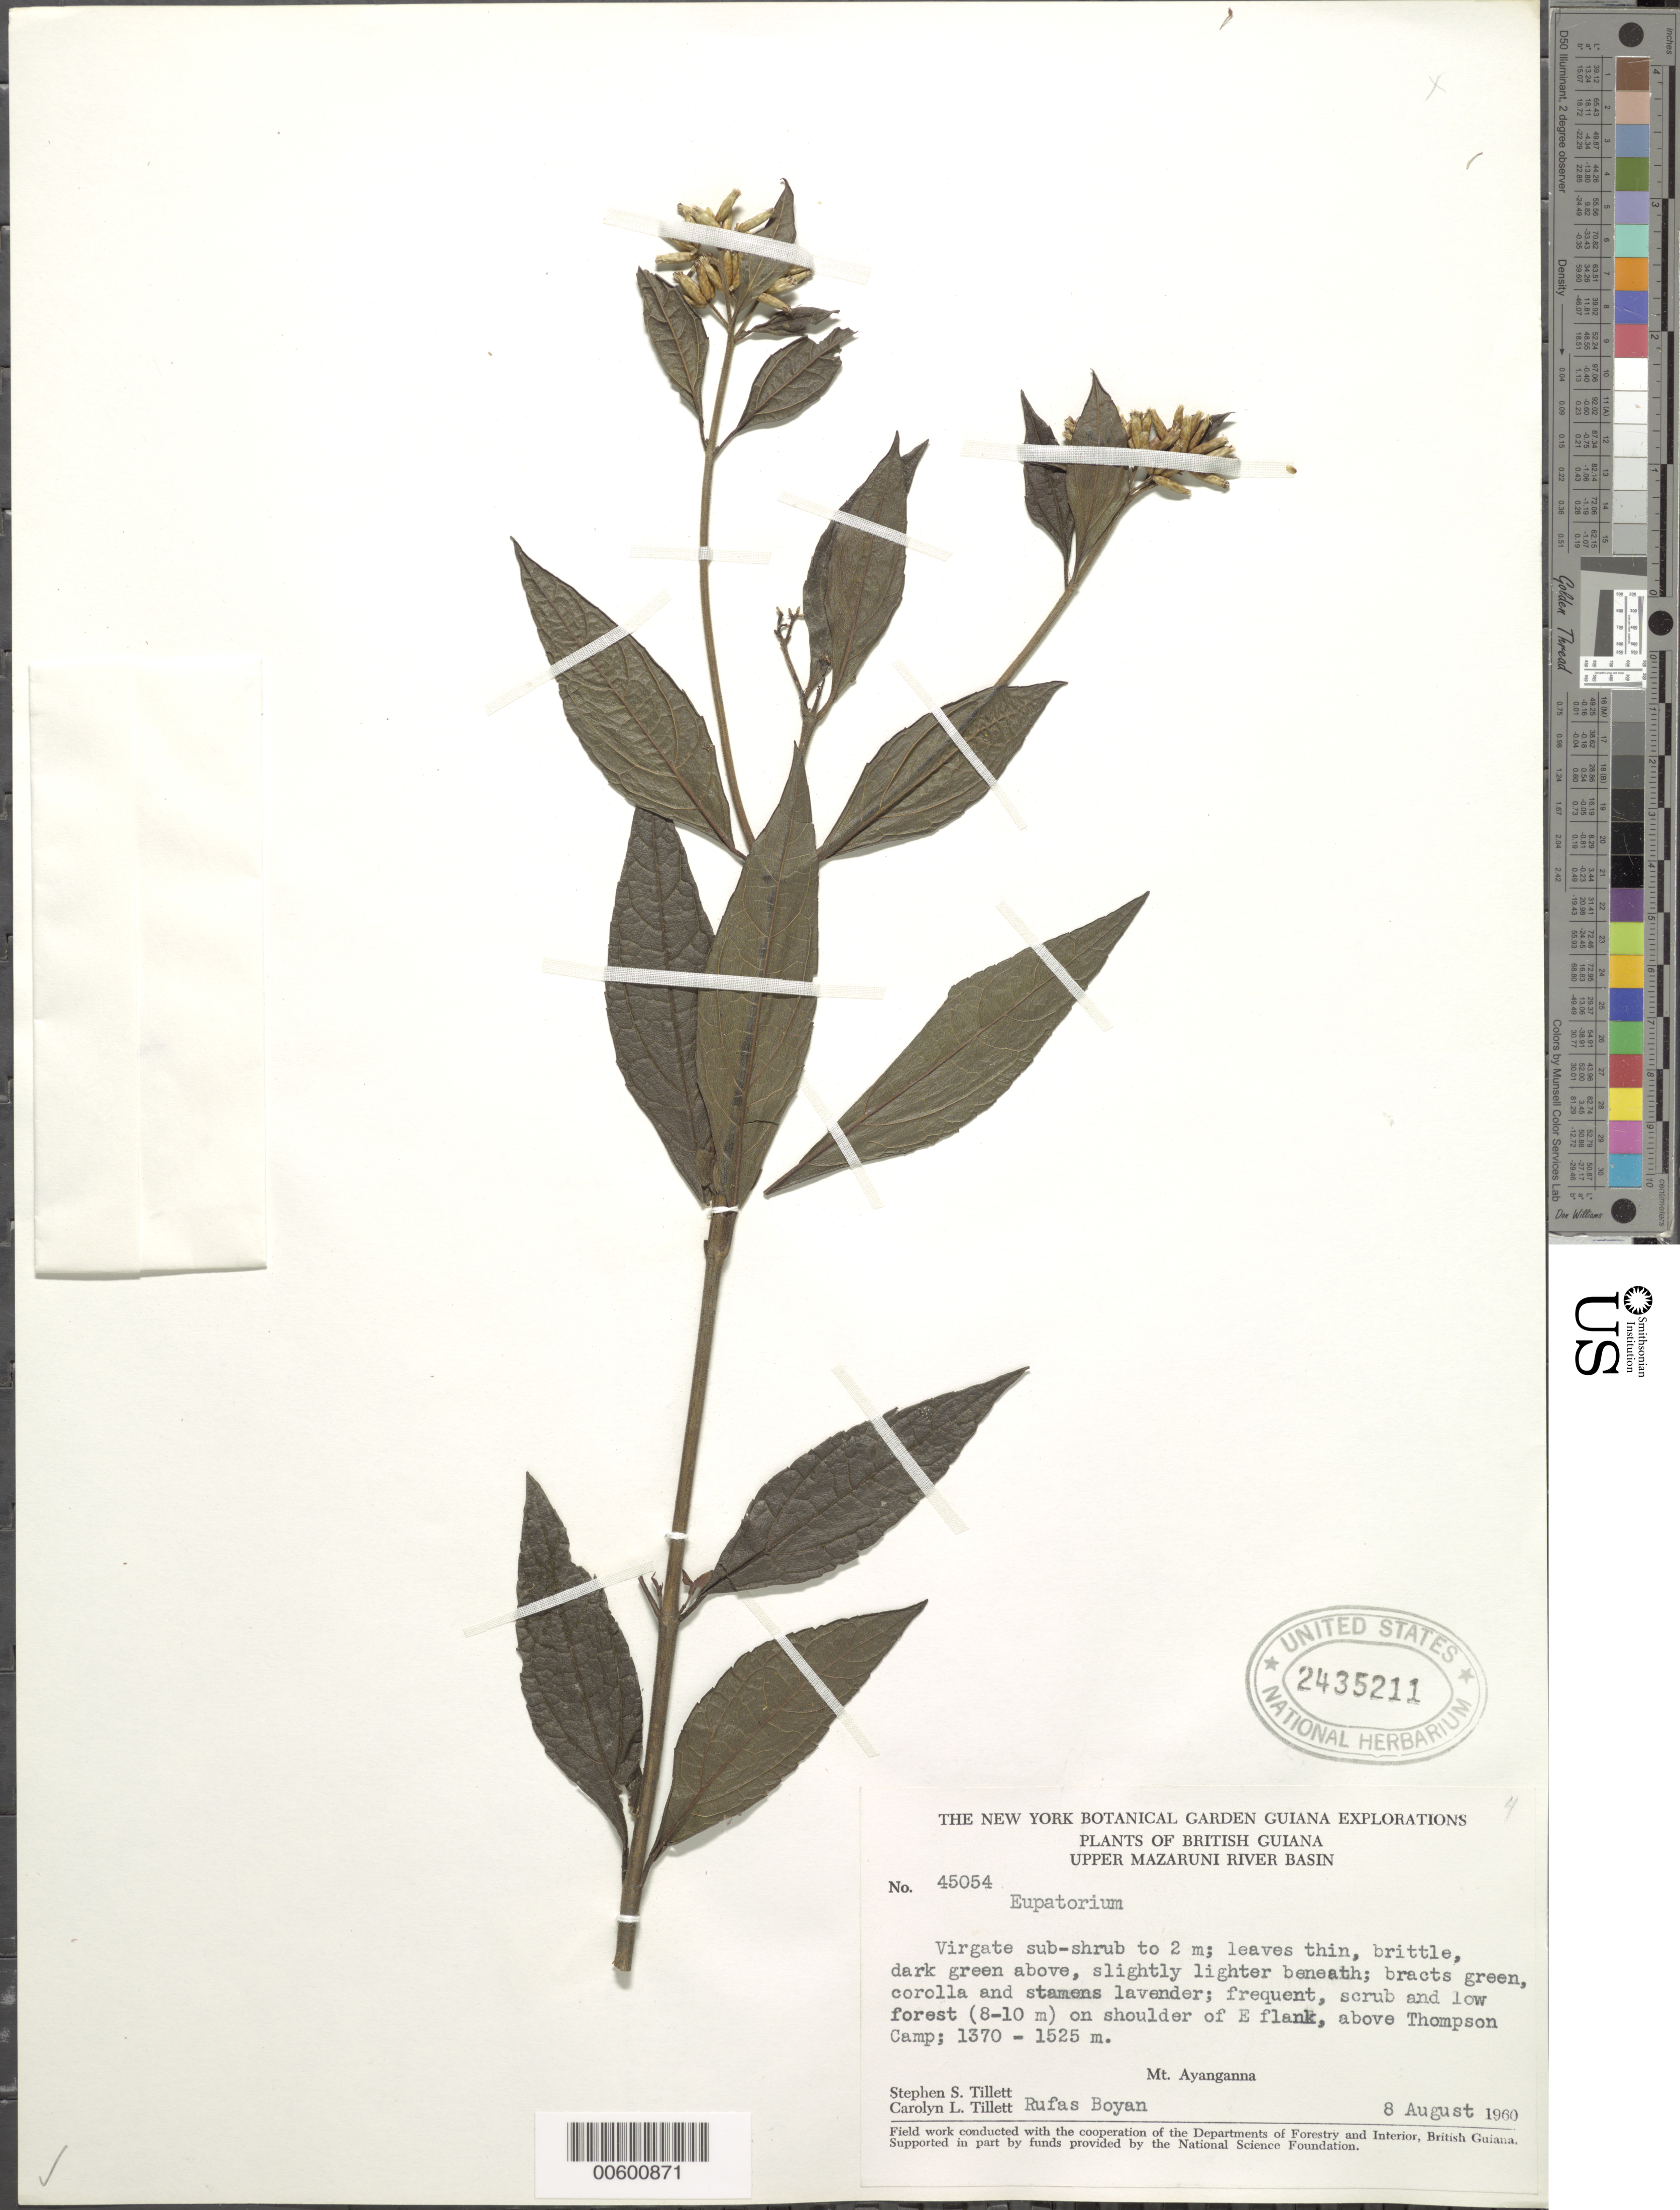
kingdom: Plantae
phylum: Tracheophyta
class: Magnoliopsida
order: Asterales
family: Asteraceae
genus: Chromolaena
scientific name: Chromolaena squalida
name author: (DC.) R.M. King & H. Rob.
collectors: S. S. Tillett, C. L. Tillett & R. Boyan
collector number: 45054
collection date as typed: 8-Aug-60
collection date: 1960-08-08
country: Guyana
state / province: Cuyuni-Mazaruni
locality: Mt. Ayanganna, E flank, above Thompson Camp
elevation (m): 1370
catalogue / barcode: US 2435211